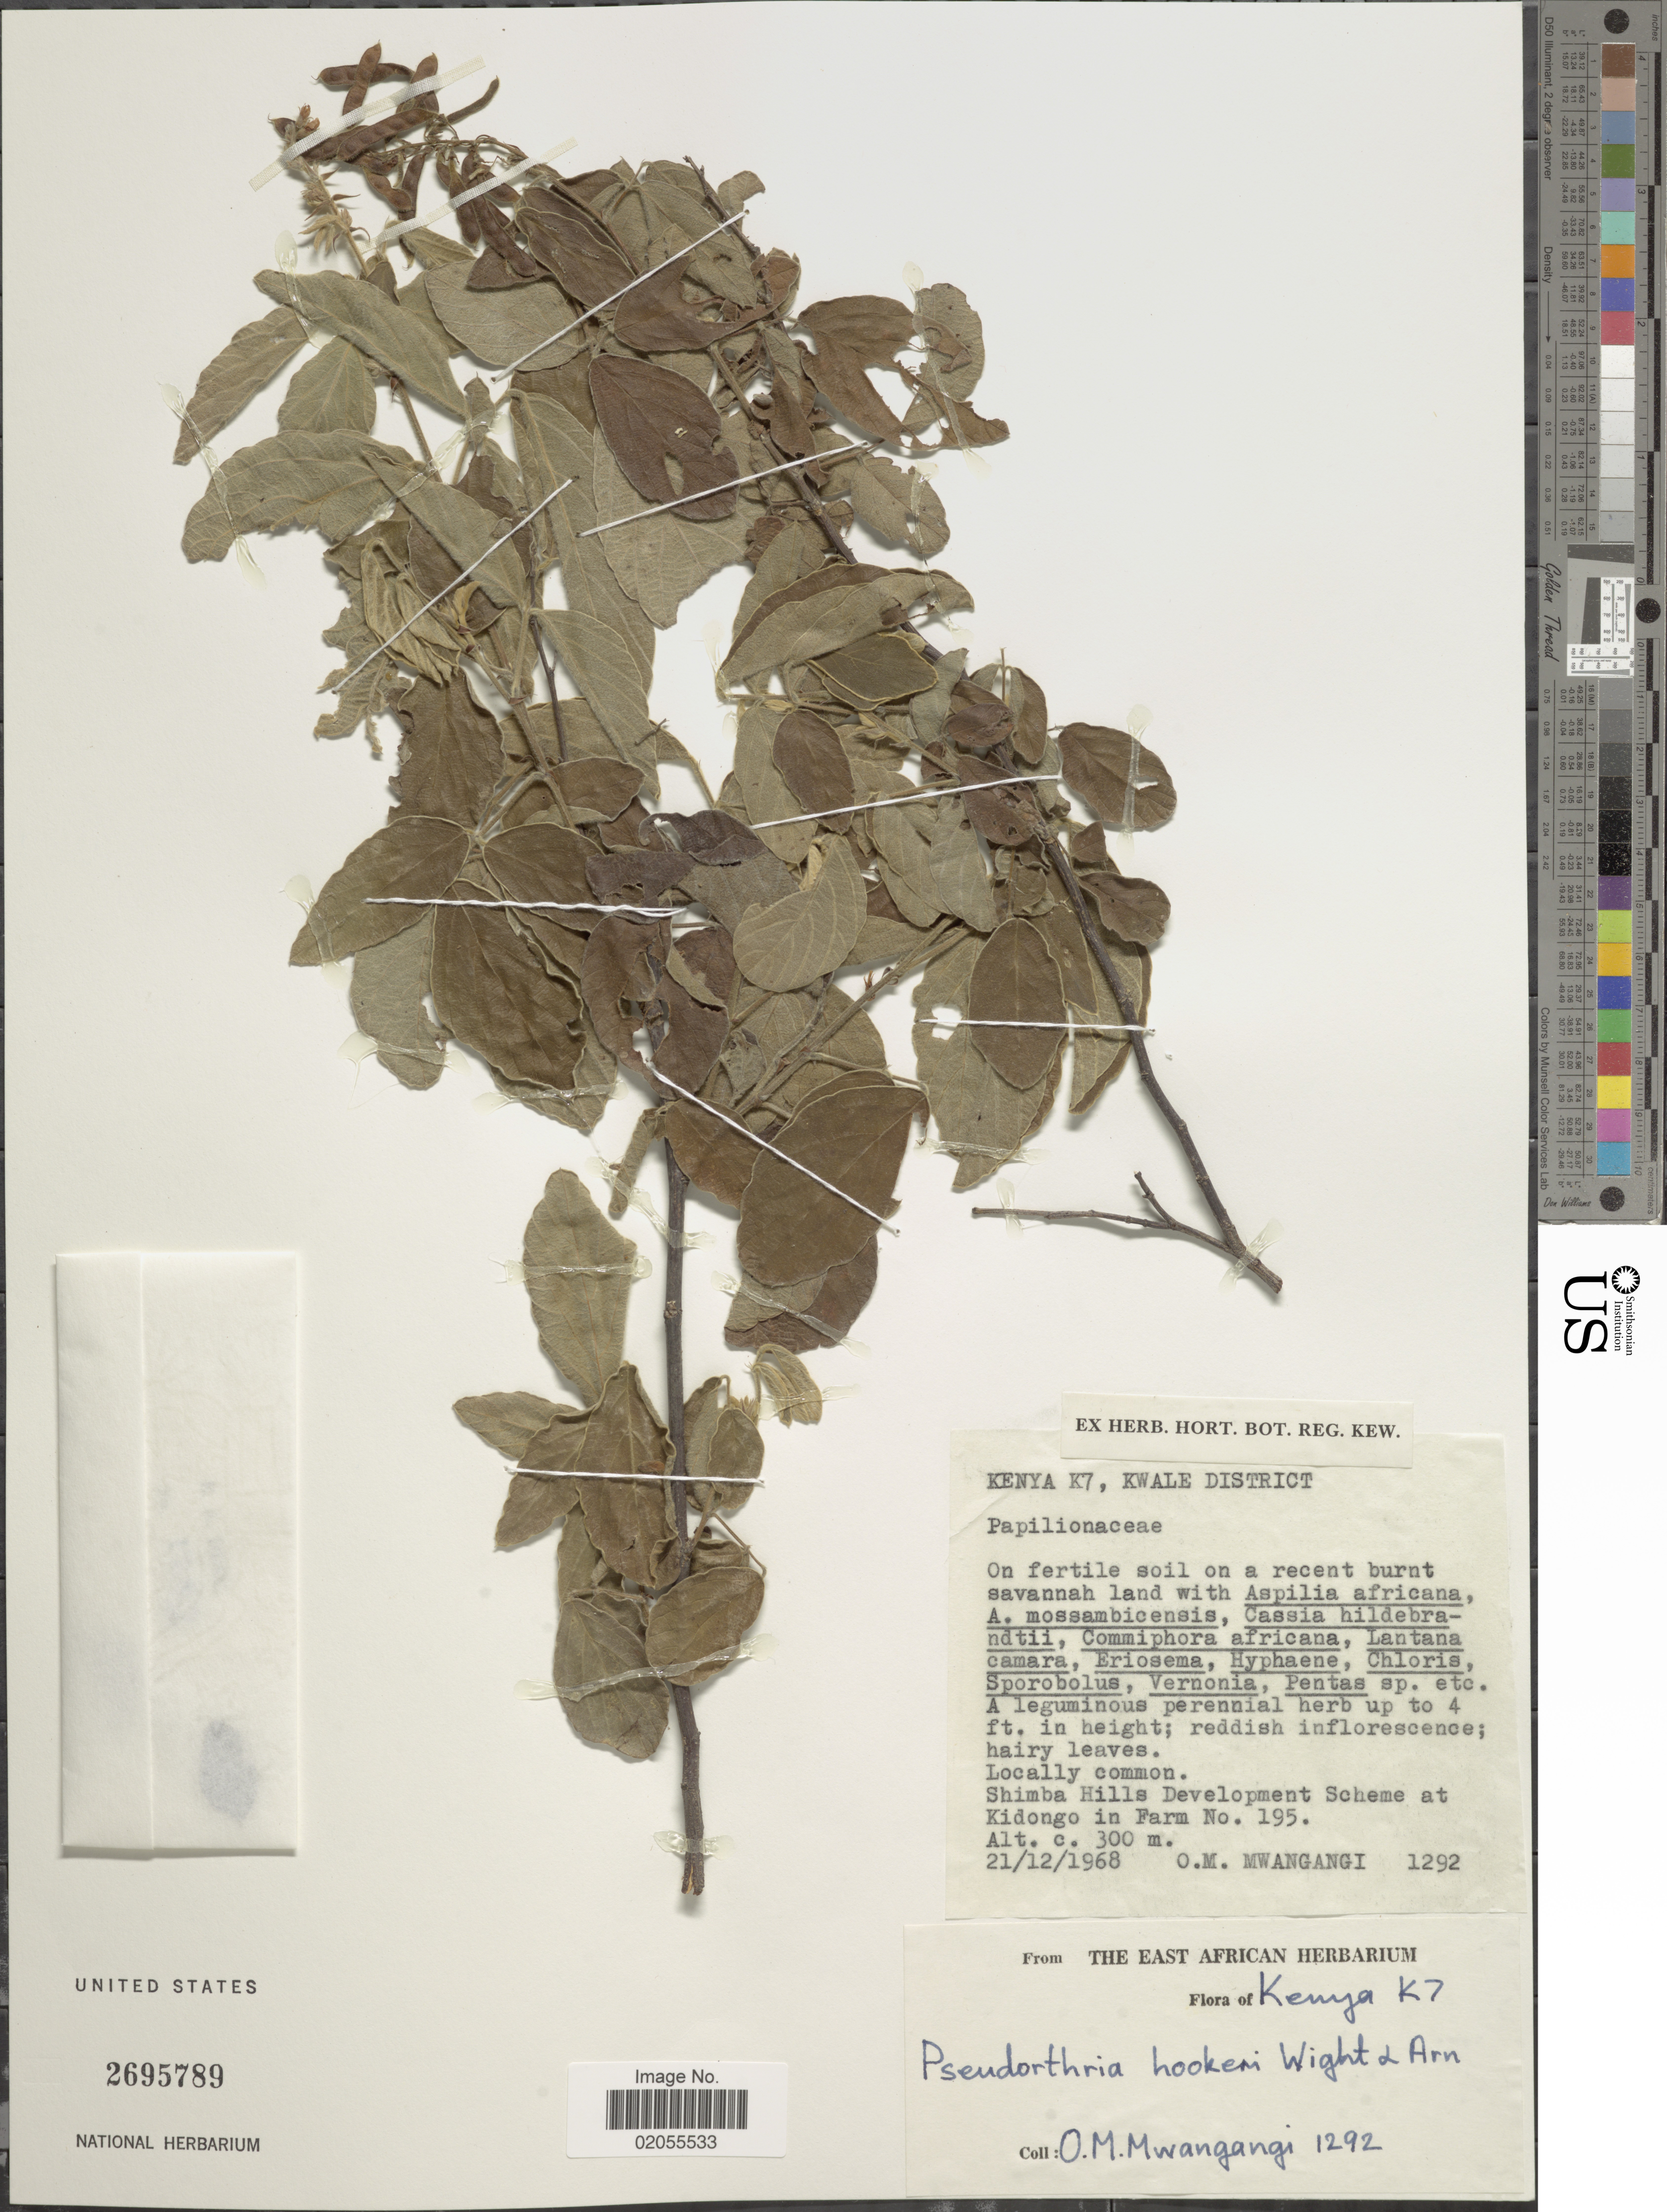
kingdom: Plantae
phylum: Tracheophyta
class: Magnoliopsida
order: Fabales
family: Fabaceae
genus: Pseudarthria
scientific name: Pseudarthria hookeri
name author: Wight & Arn.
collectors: O. M. Mwangangi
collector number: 1292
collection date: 1968-12-21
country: Kenya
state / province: Kwale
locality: Kenya K7, Shimba Hills Development Scheme at Kidongo in Farm No. 195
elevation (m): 300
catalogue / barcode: US 2695789